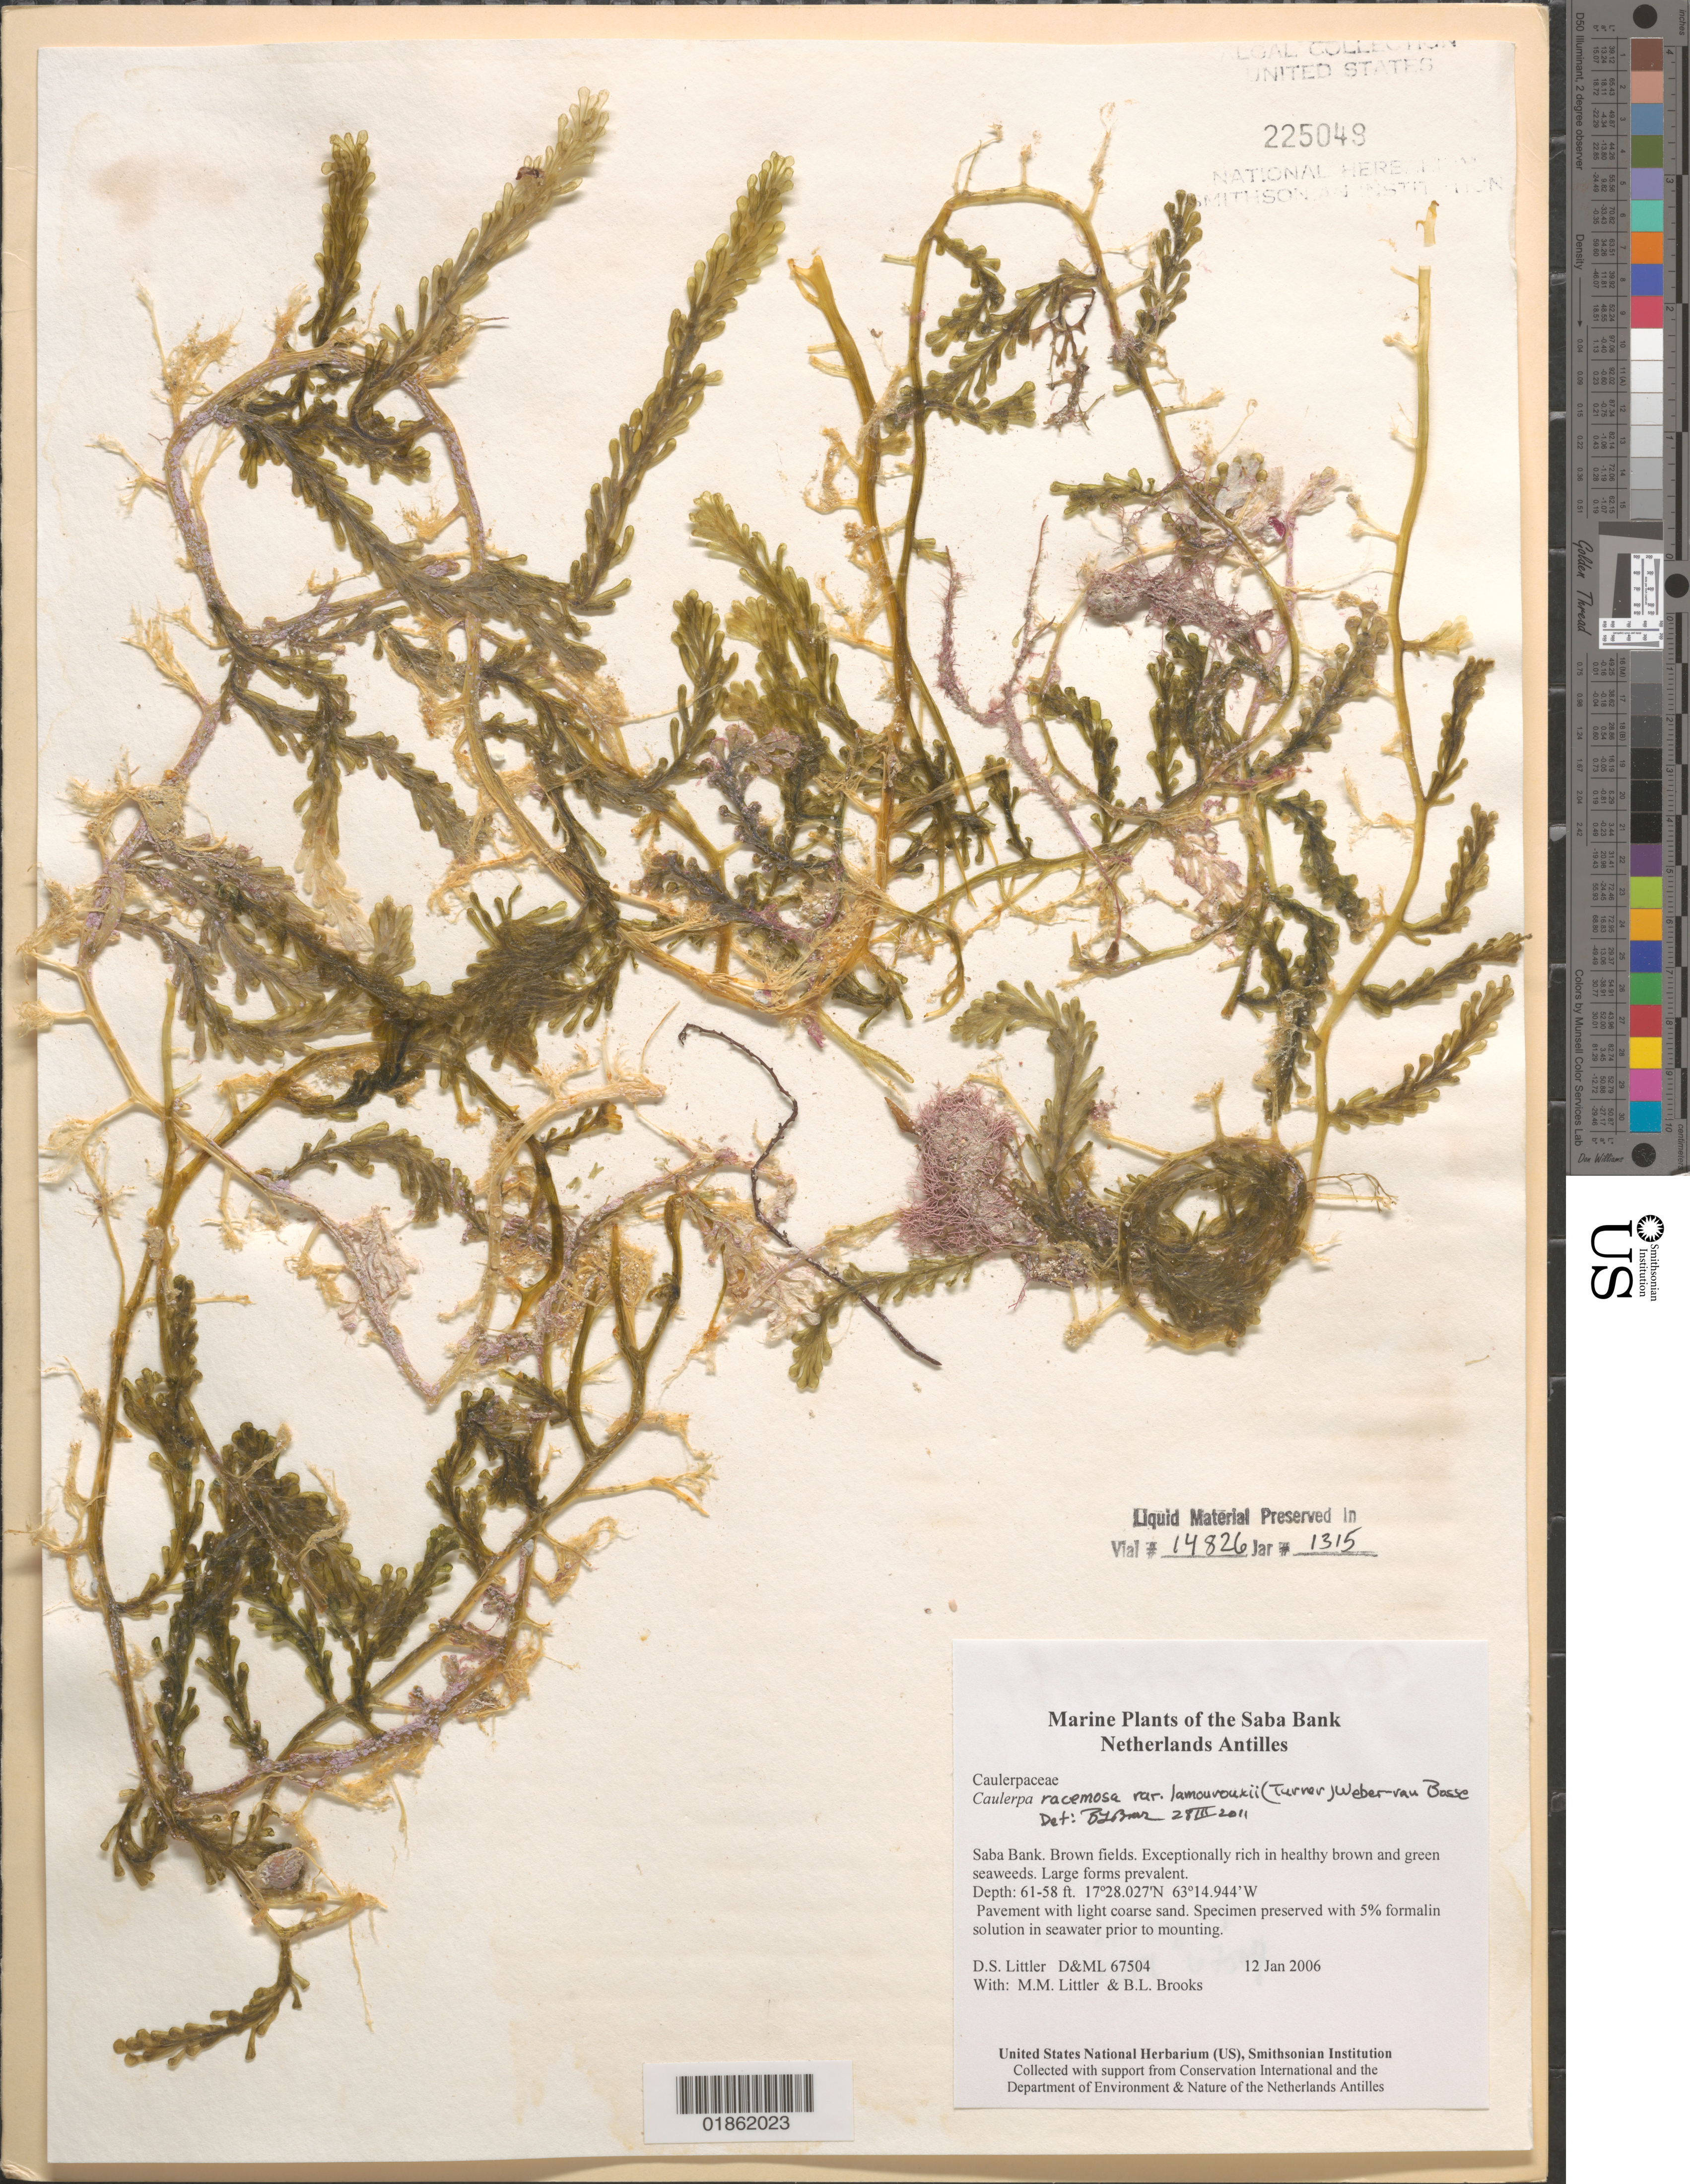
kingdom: Plantae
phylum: Chlorophyta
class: Ulvophyceae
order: Bryopsidales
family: Caulerpaceae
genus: Caulerpa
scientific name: Caulerpa racemosa var. lamourouxii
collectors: M. M. Littler, D. S. Littler & B. Brooks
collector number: D&ML 67504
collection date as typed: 12 Jan 2006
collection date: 2006-01-12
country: Netherlands Antilles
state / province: ABC Islands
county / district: Saba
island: Saba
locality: Brown Fields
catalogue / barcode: US 225049